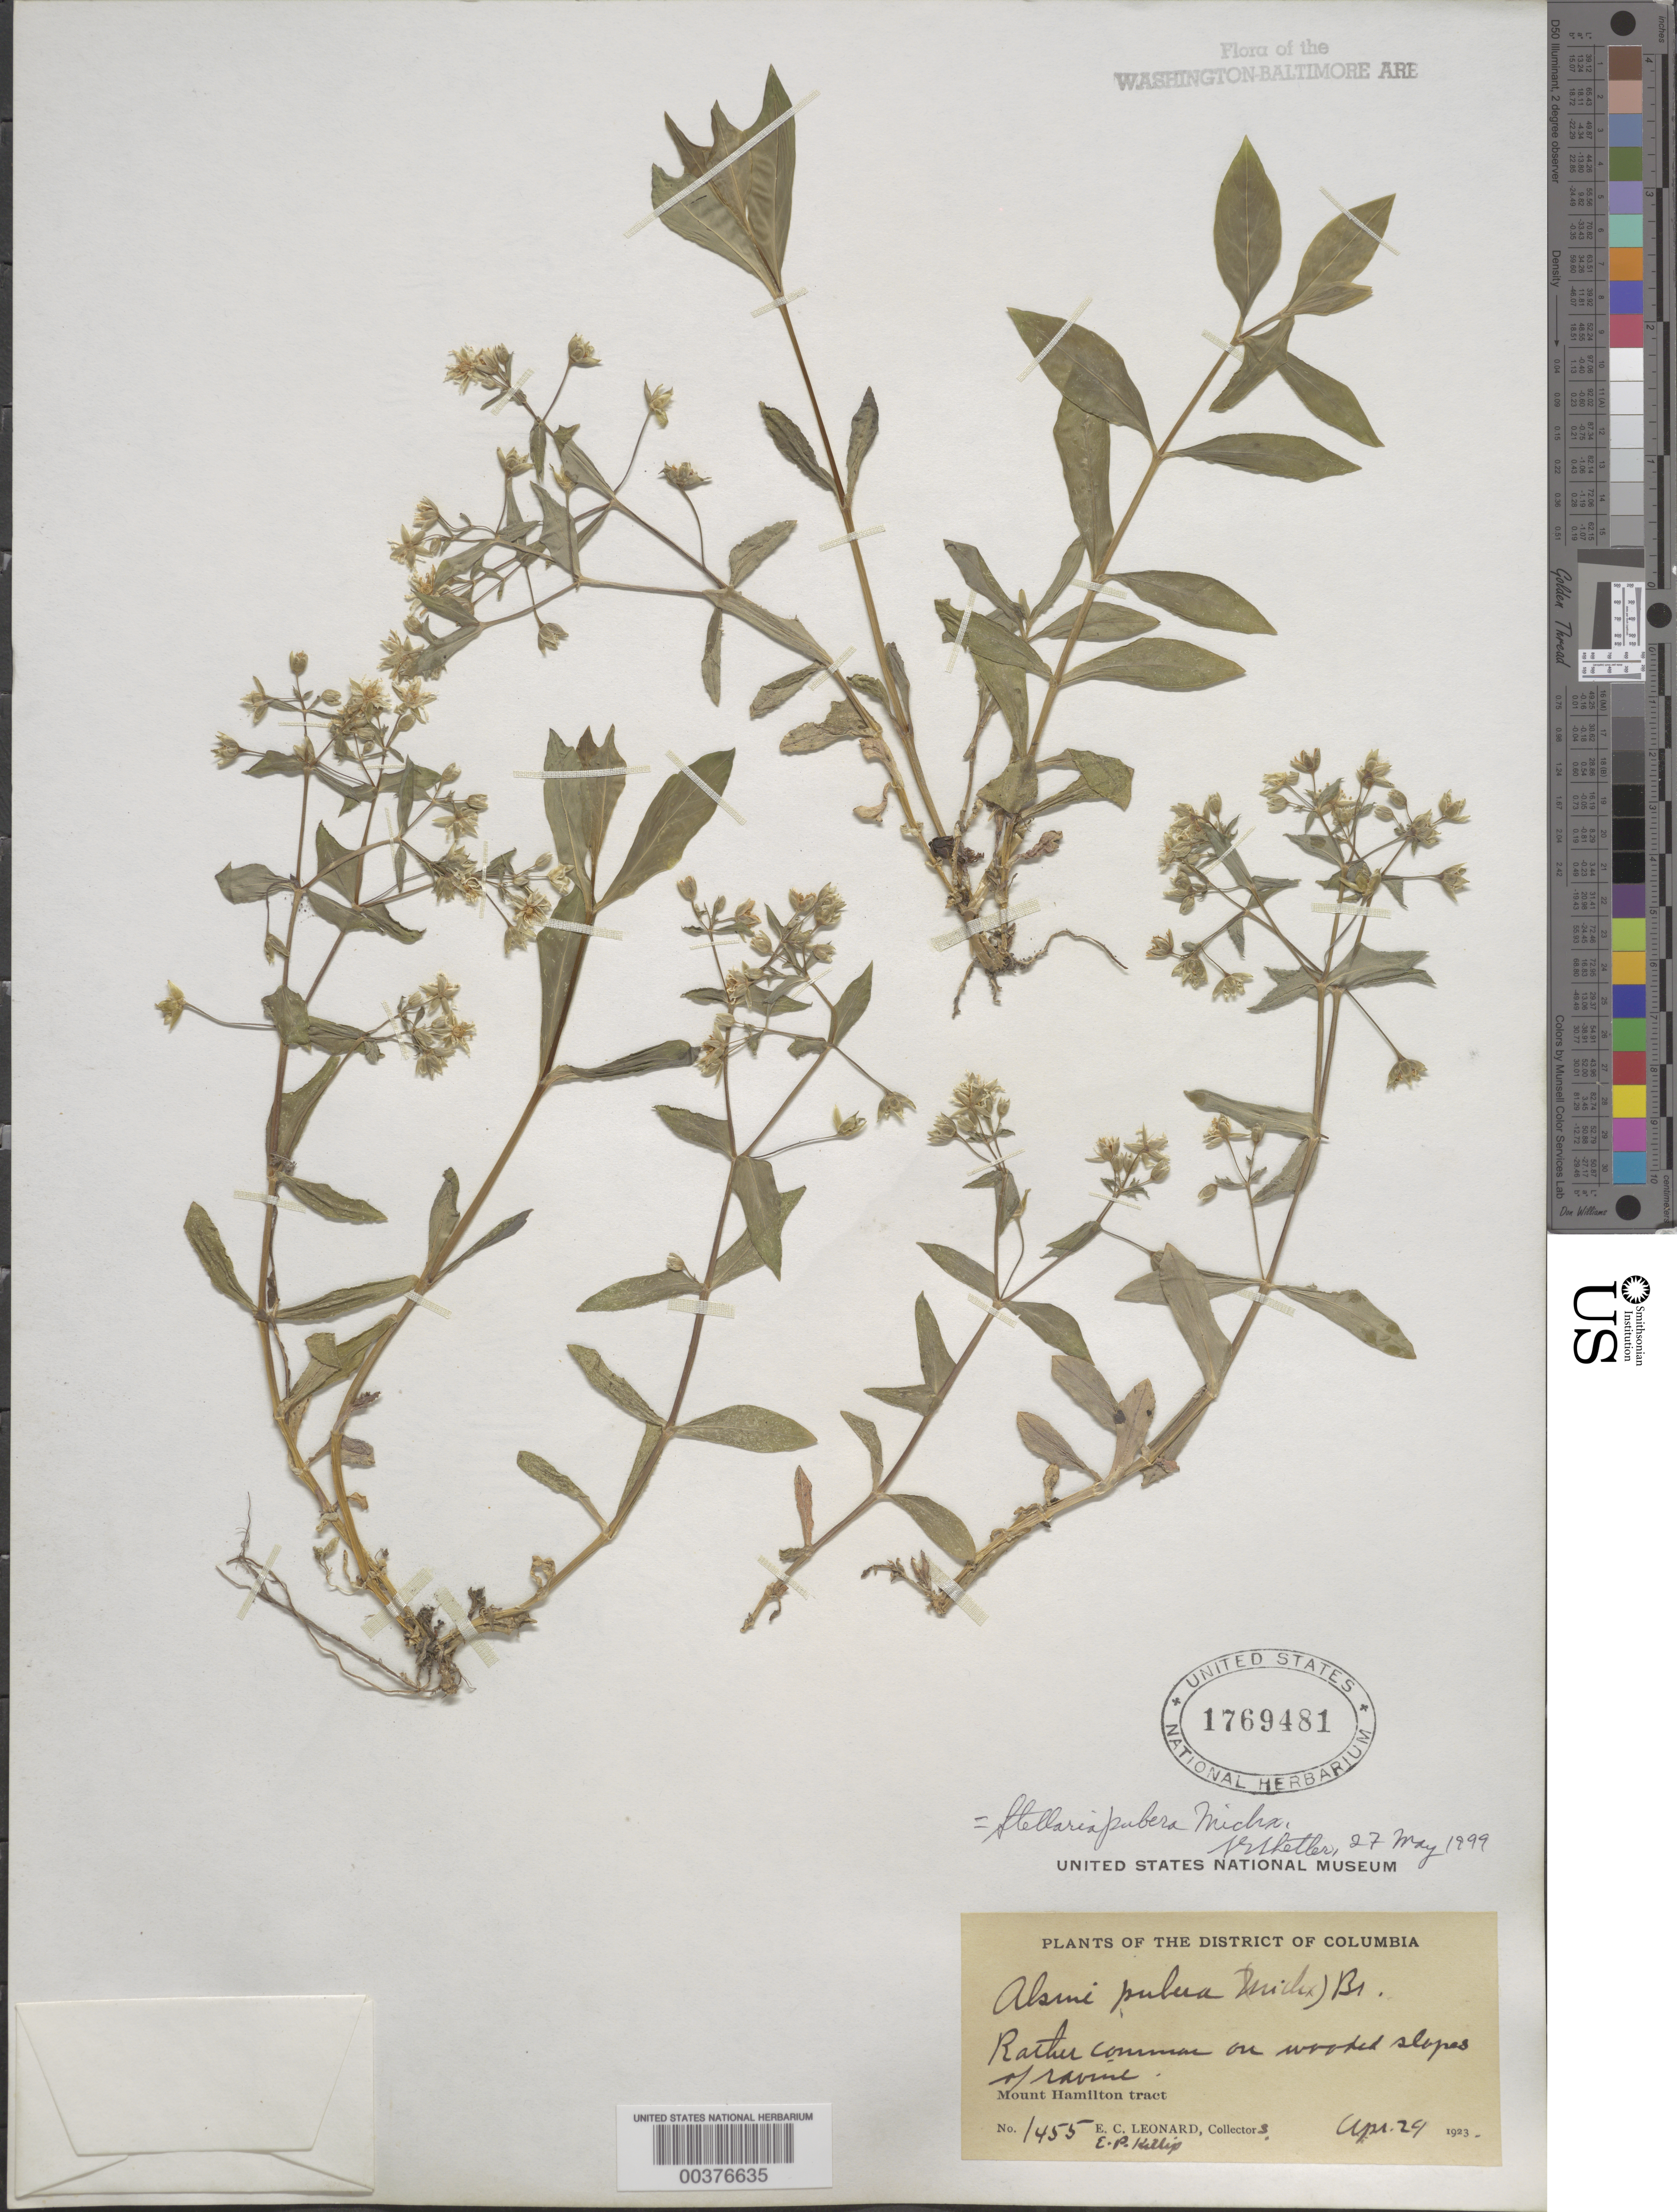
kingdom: Plantae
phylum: Tracheophyta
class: Magnoliopsida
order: Caryophyllales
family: Caryophyllaceae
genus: Stellaria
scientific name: Stellaria pubera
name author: Michx.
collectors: E. C. Leonard & E. P. Killip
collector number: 1455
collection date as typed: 29 Apr 1923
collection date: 1923-04-29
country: United States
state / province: District of Columbia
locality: Mount Hamilton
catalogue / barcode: US 1769481